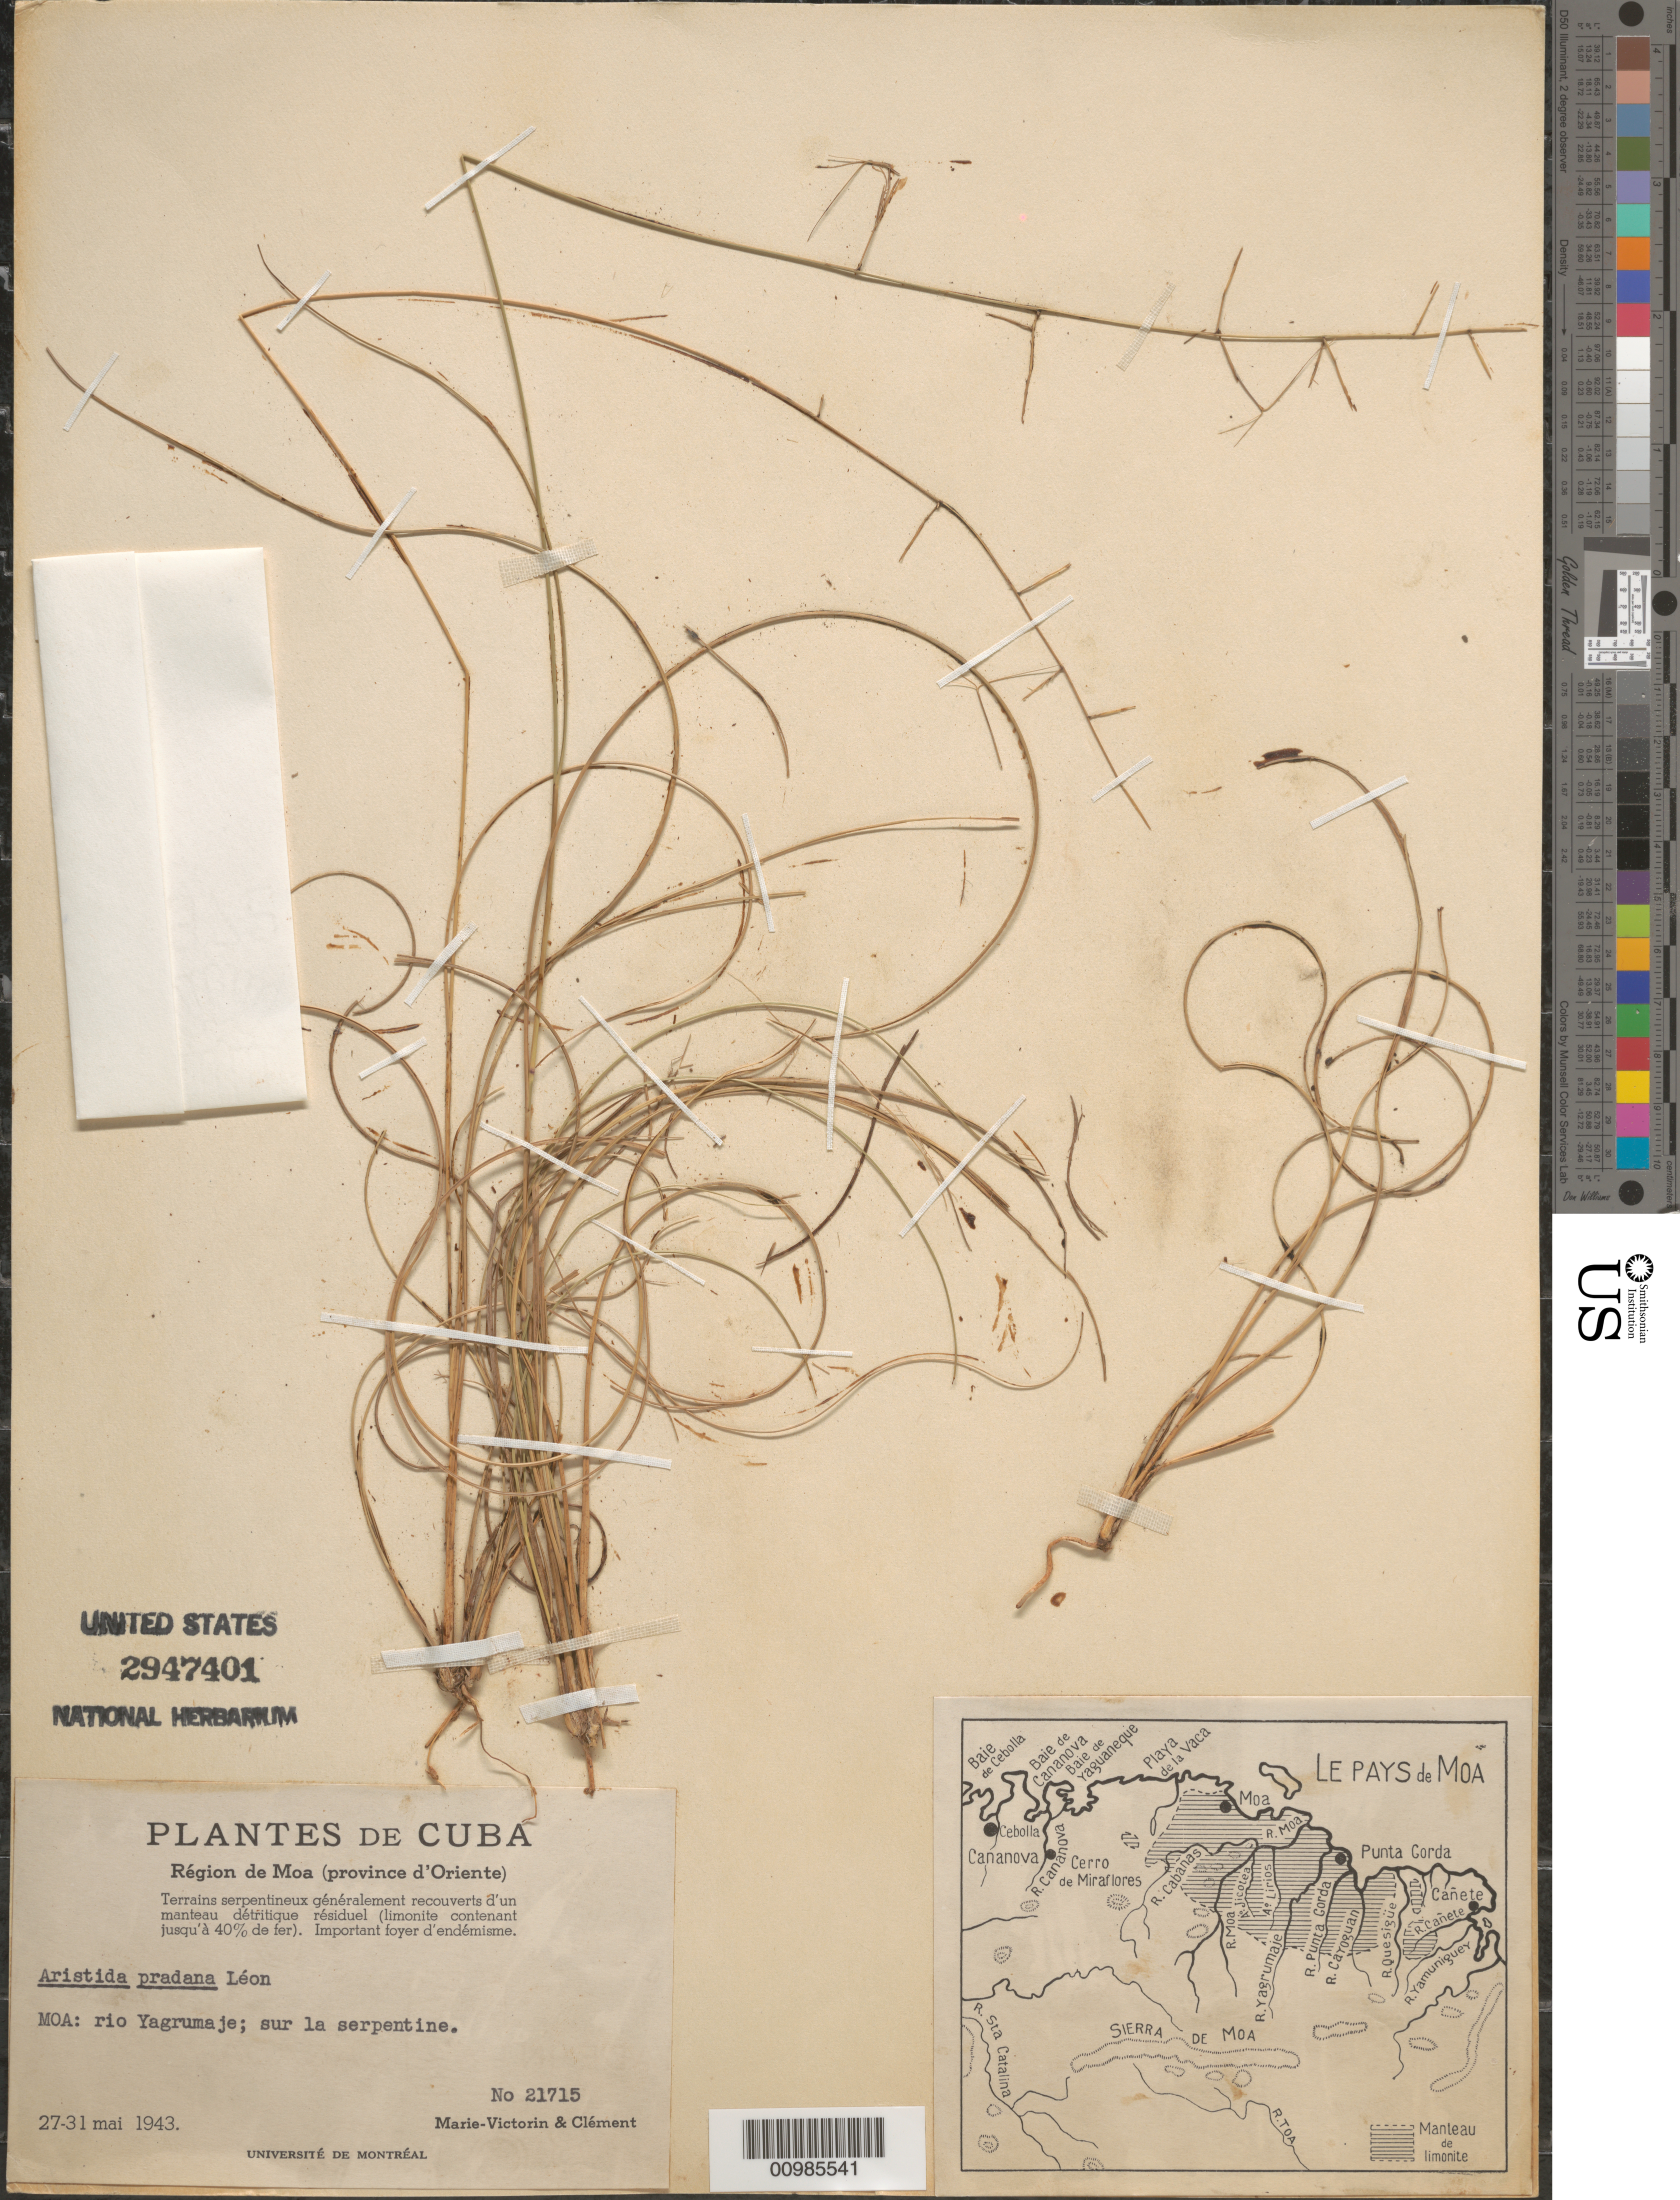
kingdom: Plantae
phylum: Tracheophyta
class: Liliopsida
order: Poales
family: Poaceae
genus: Aristida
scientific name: Aristida pradana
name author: León ex Britton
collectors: Fr. Marie-Victorin & B. Clement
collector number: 21715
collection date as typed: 27 May 1943 or31 May 1943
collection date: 1943-05-27 or 1943-05-31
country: Cuba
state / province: Holguín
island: Cuba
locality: Moa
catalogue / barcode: US 2947401